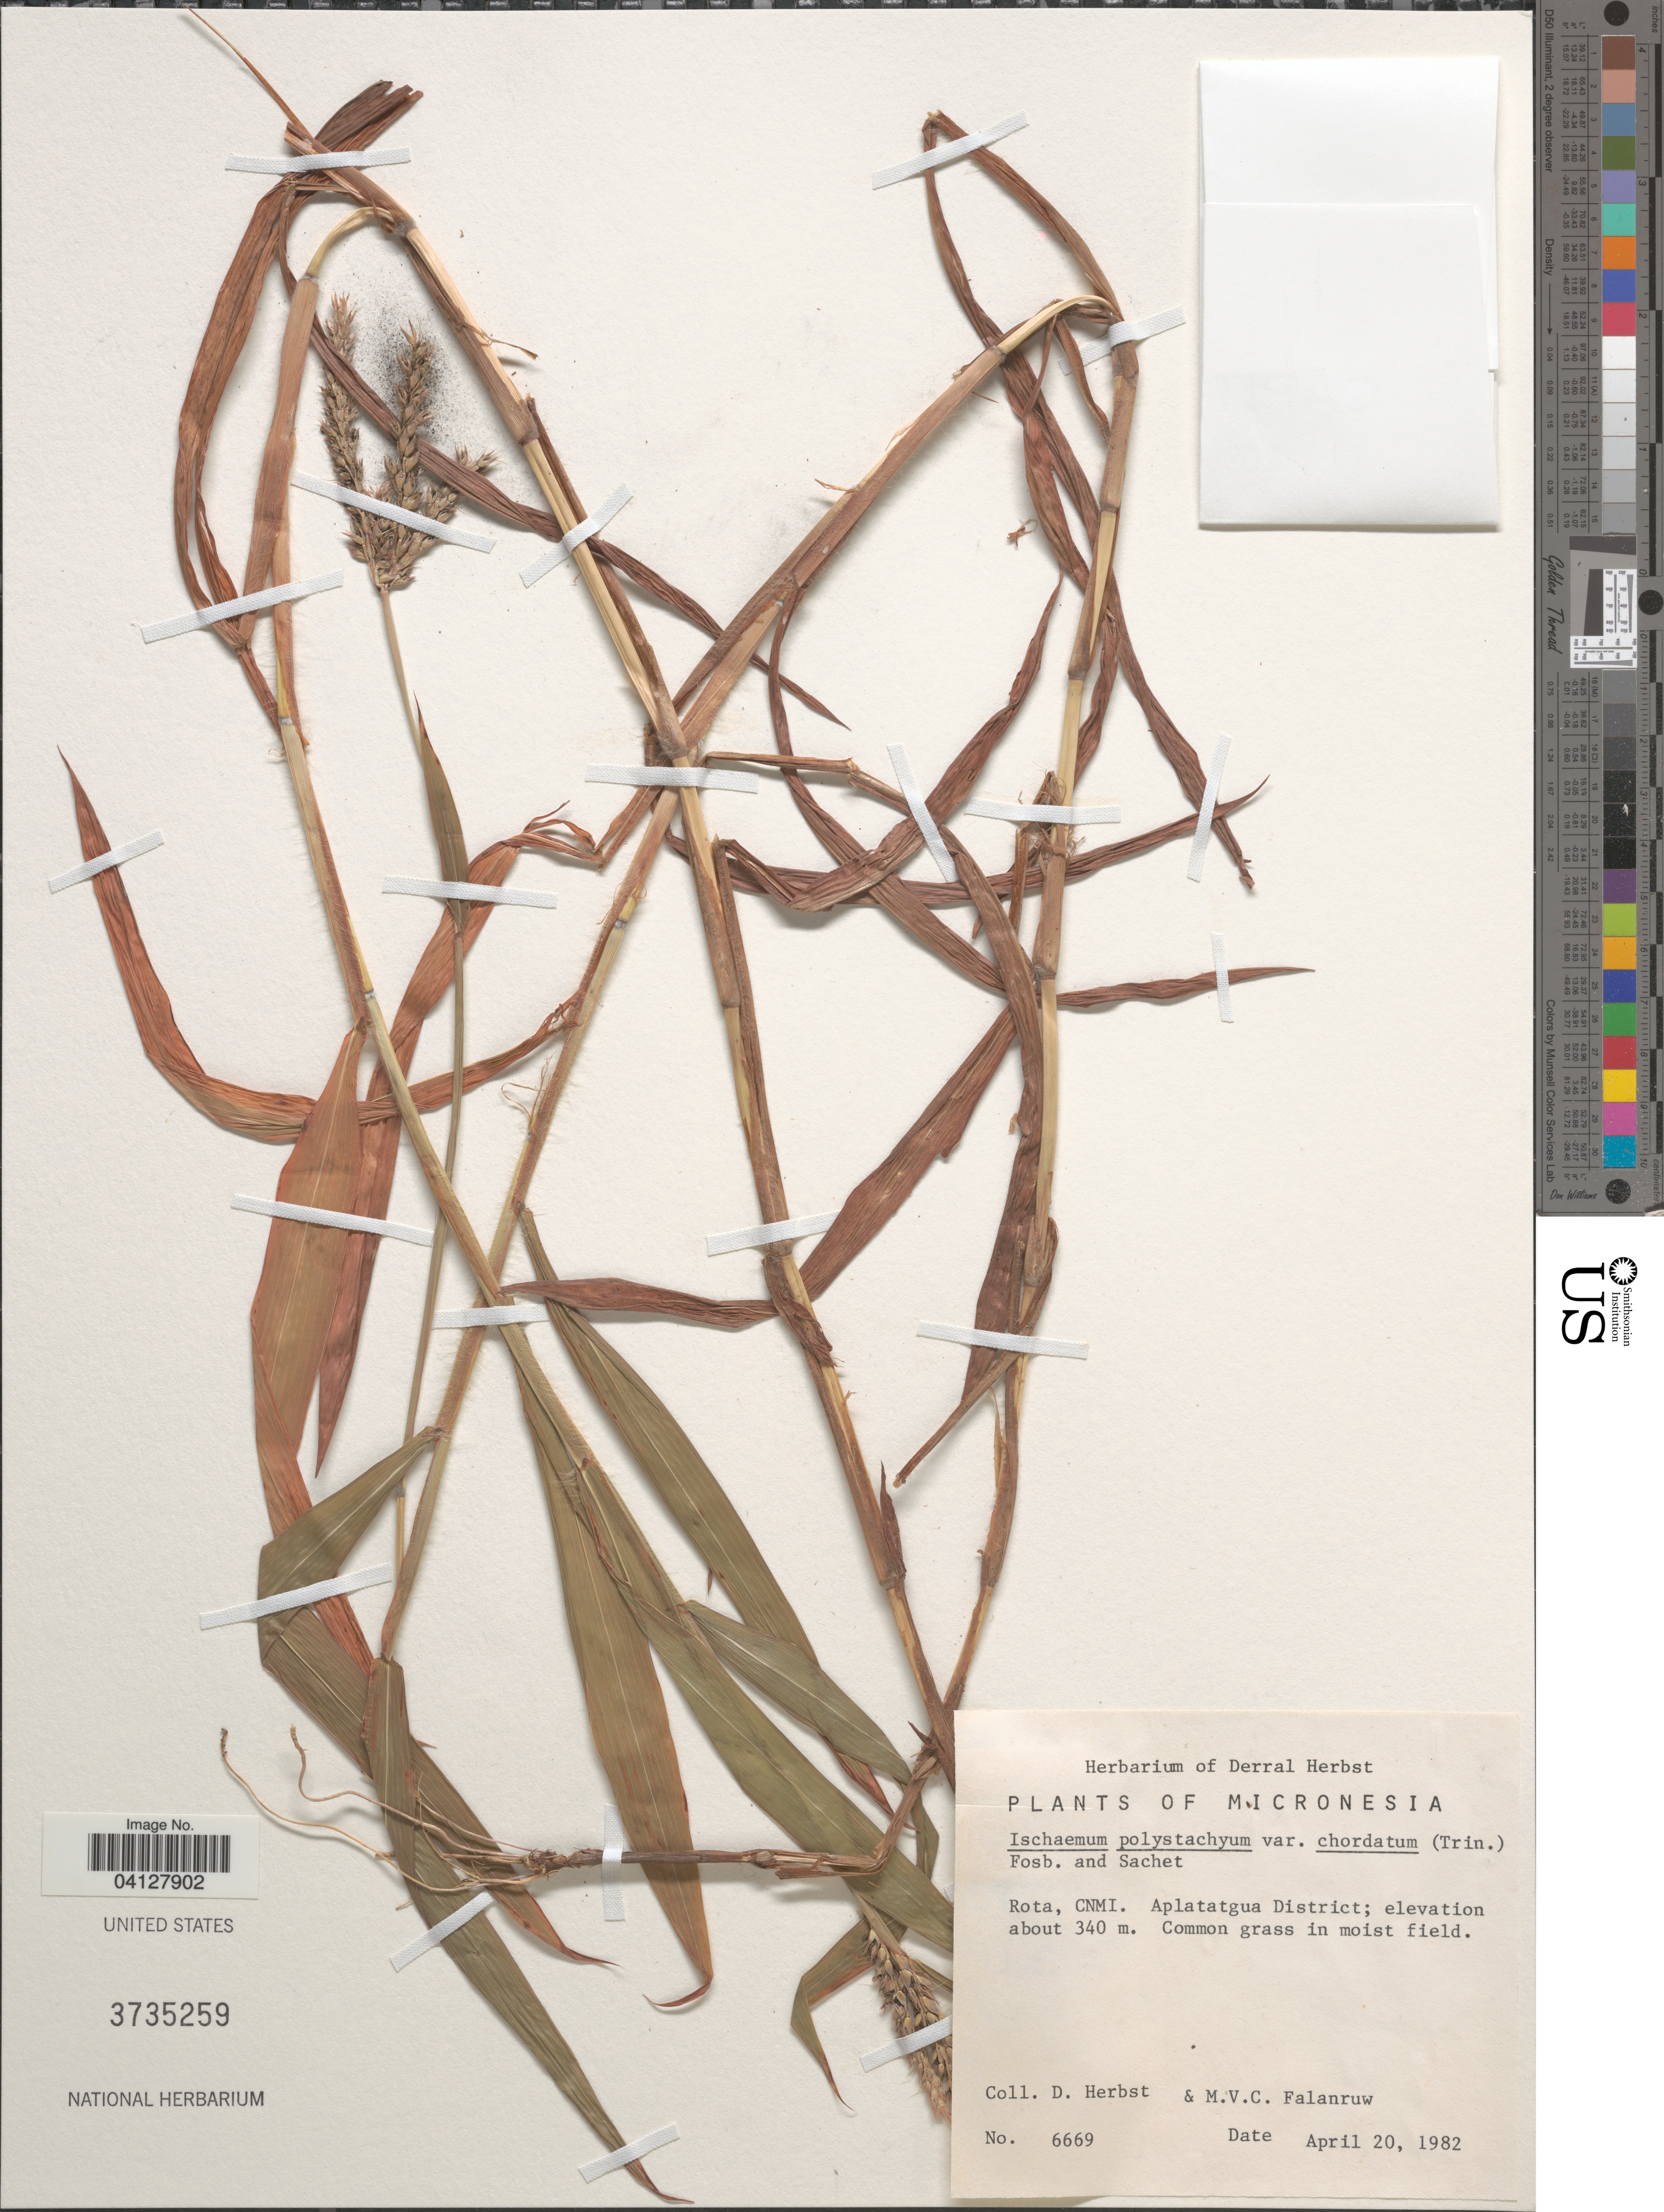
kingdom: Plantae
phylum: Tracheophyta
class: Liliopsida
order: Poales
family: Poaceae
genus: Ischaemum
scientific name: Ischaemum polystachyum var. chordatum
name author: (Trin.) Fosberg & Sachet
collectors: D. R. Herbst & M. V. Falanruw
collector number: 6669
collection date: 1982-04-20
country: Northern Mariana Islands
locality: Micronesia. Rota, CNMI. Aplatatgua District.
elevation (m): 340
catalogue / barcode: US 3735259